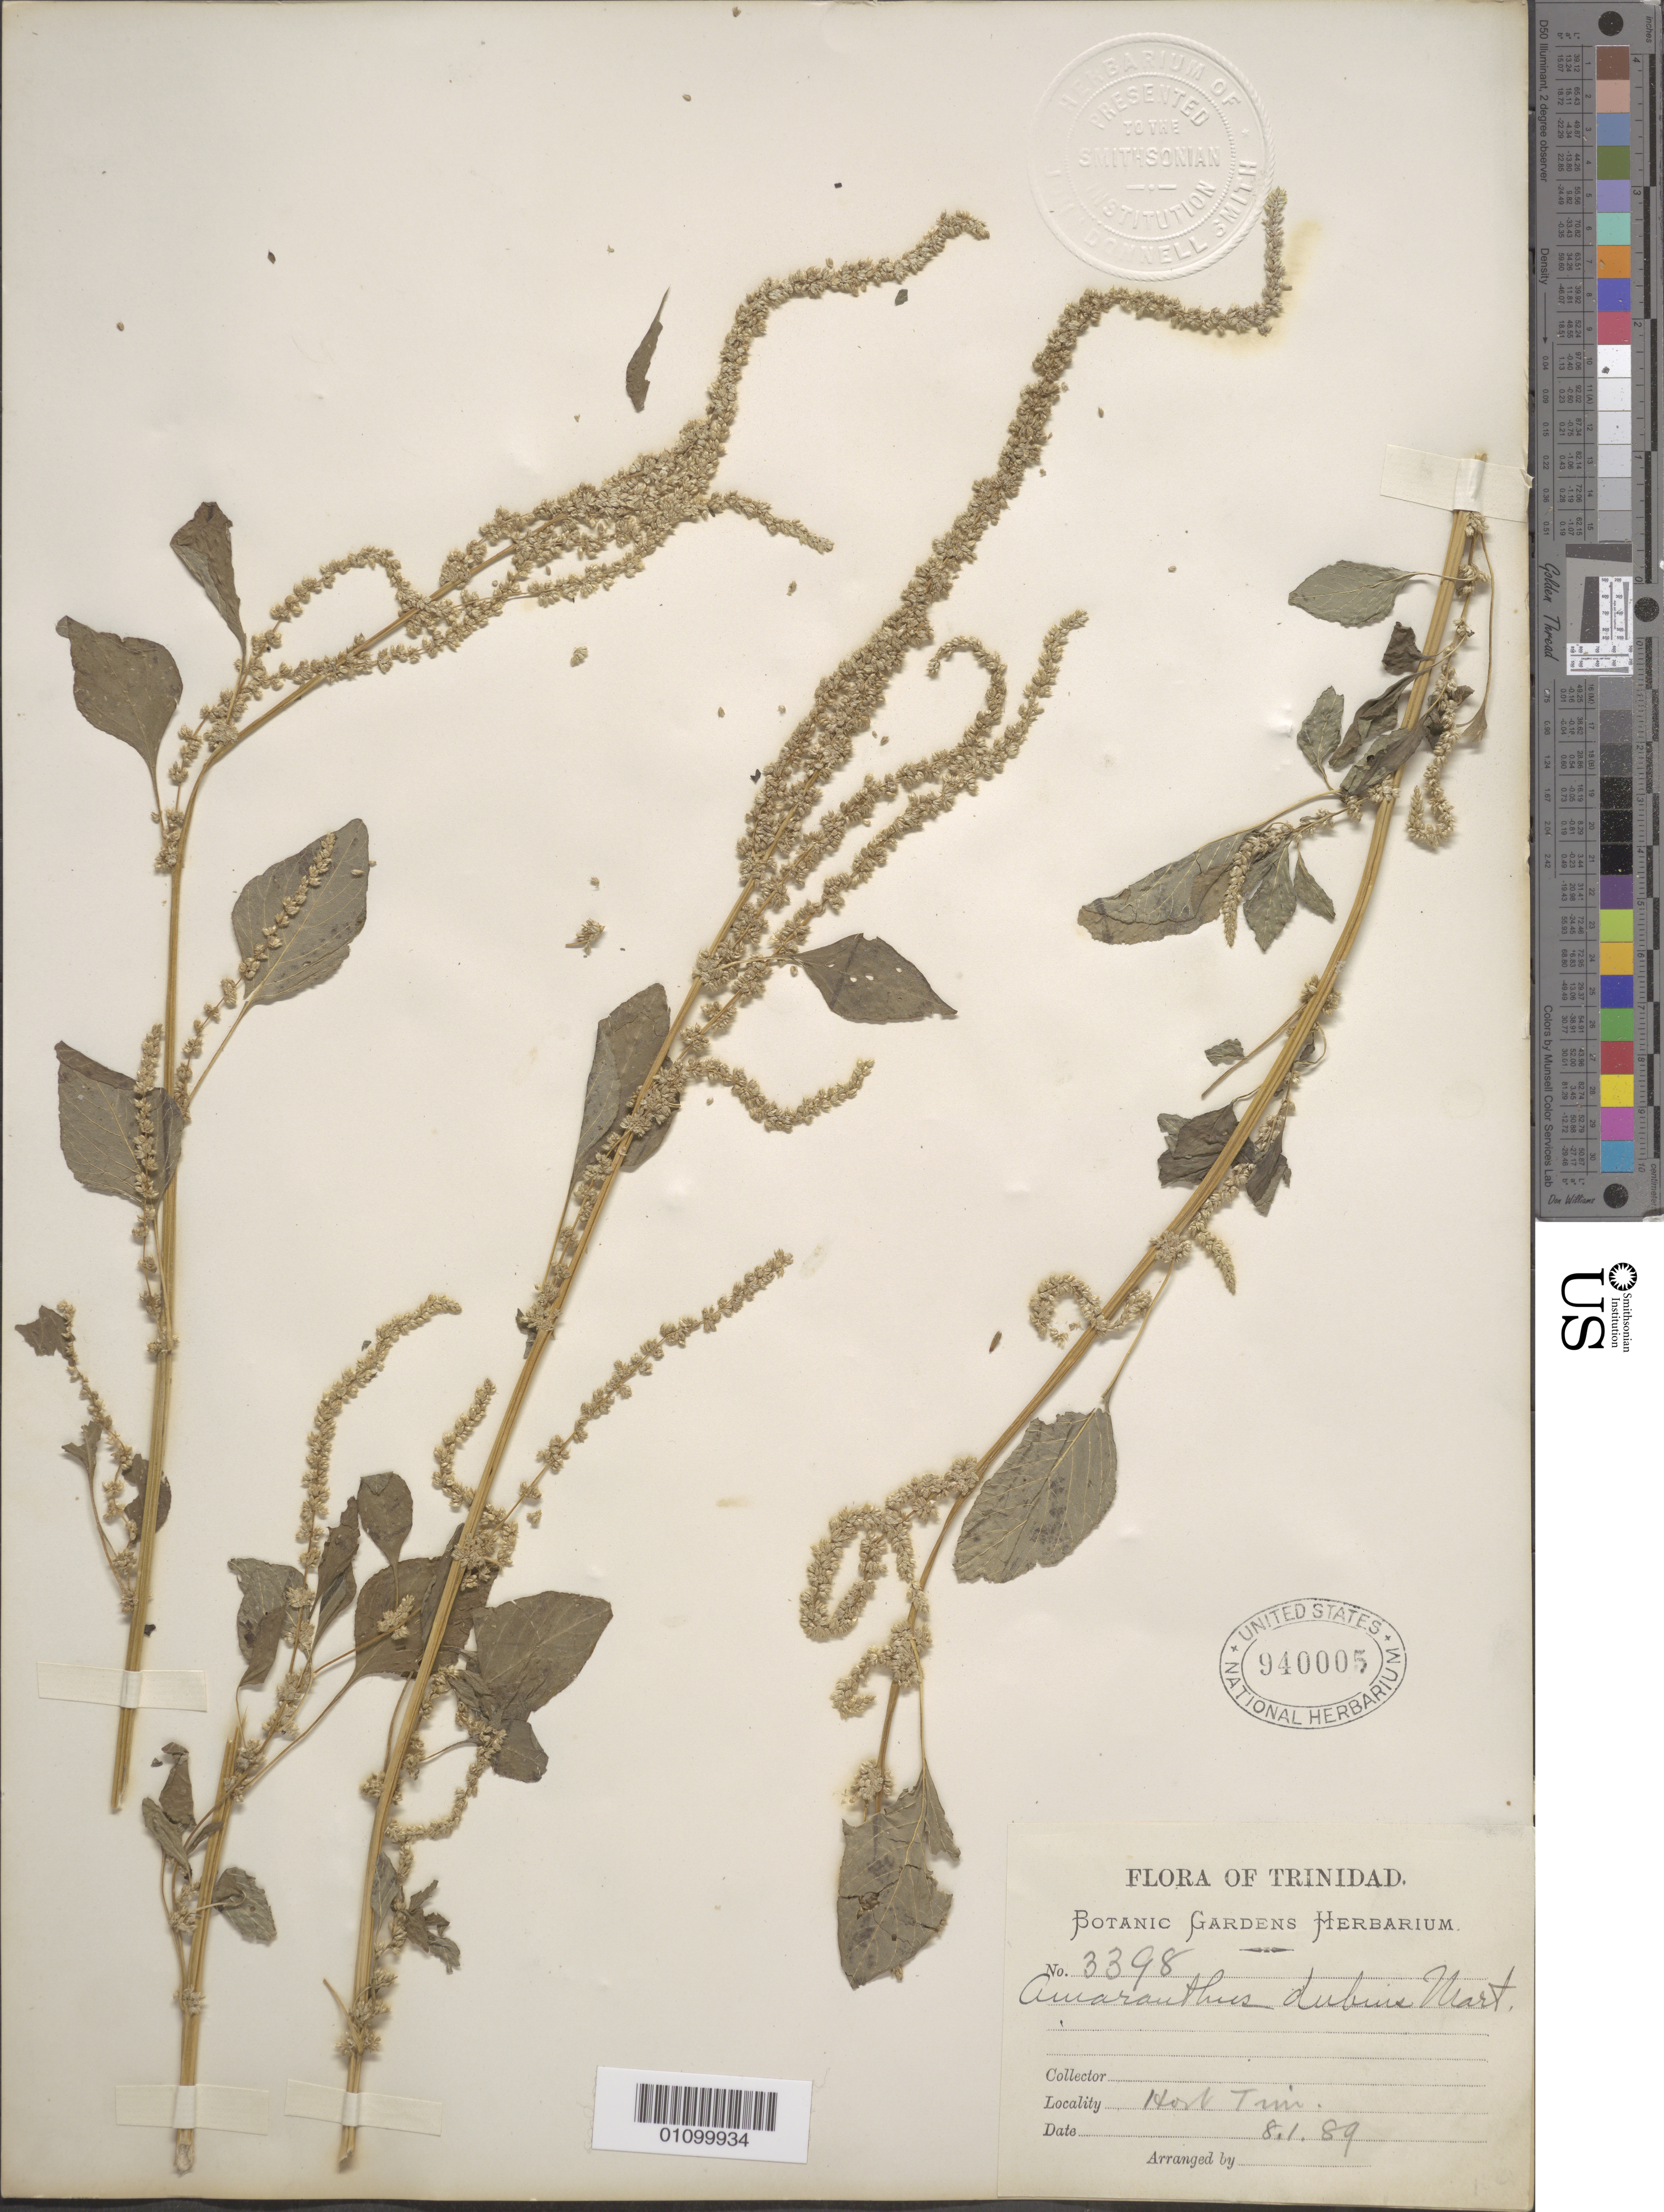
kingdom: Plantae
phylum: Tracheophyta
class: Magnoliopsida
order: Caryophyllales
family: Amaranthaceae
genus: Amaranthus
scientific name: Amaranthus dubius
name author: Mart. ex Thell.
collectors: Botanic Gardens Herbarium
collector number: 3398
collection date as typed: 08 Jan 1889 or 01 Aug 1889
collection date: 1889-01-08 or 1889-08-01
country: Trinidad and Tobago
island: Trinidad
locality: Hort. Trinidad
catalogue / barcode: US 940005